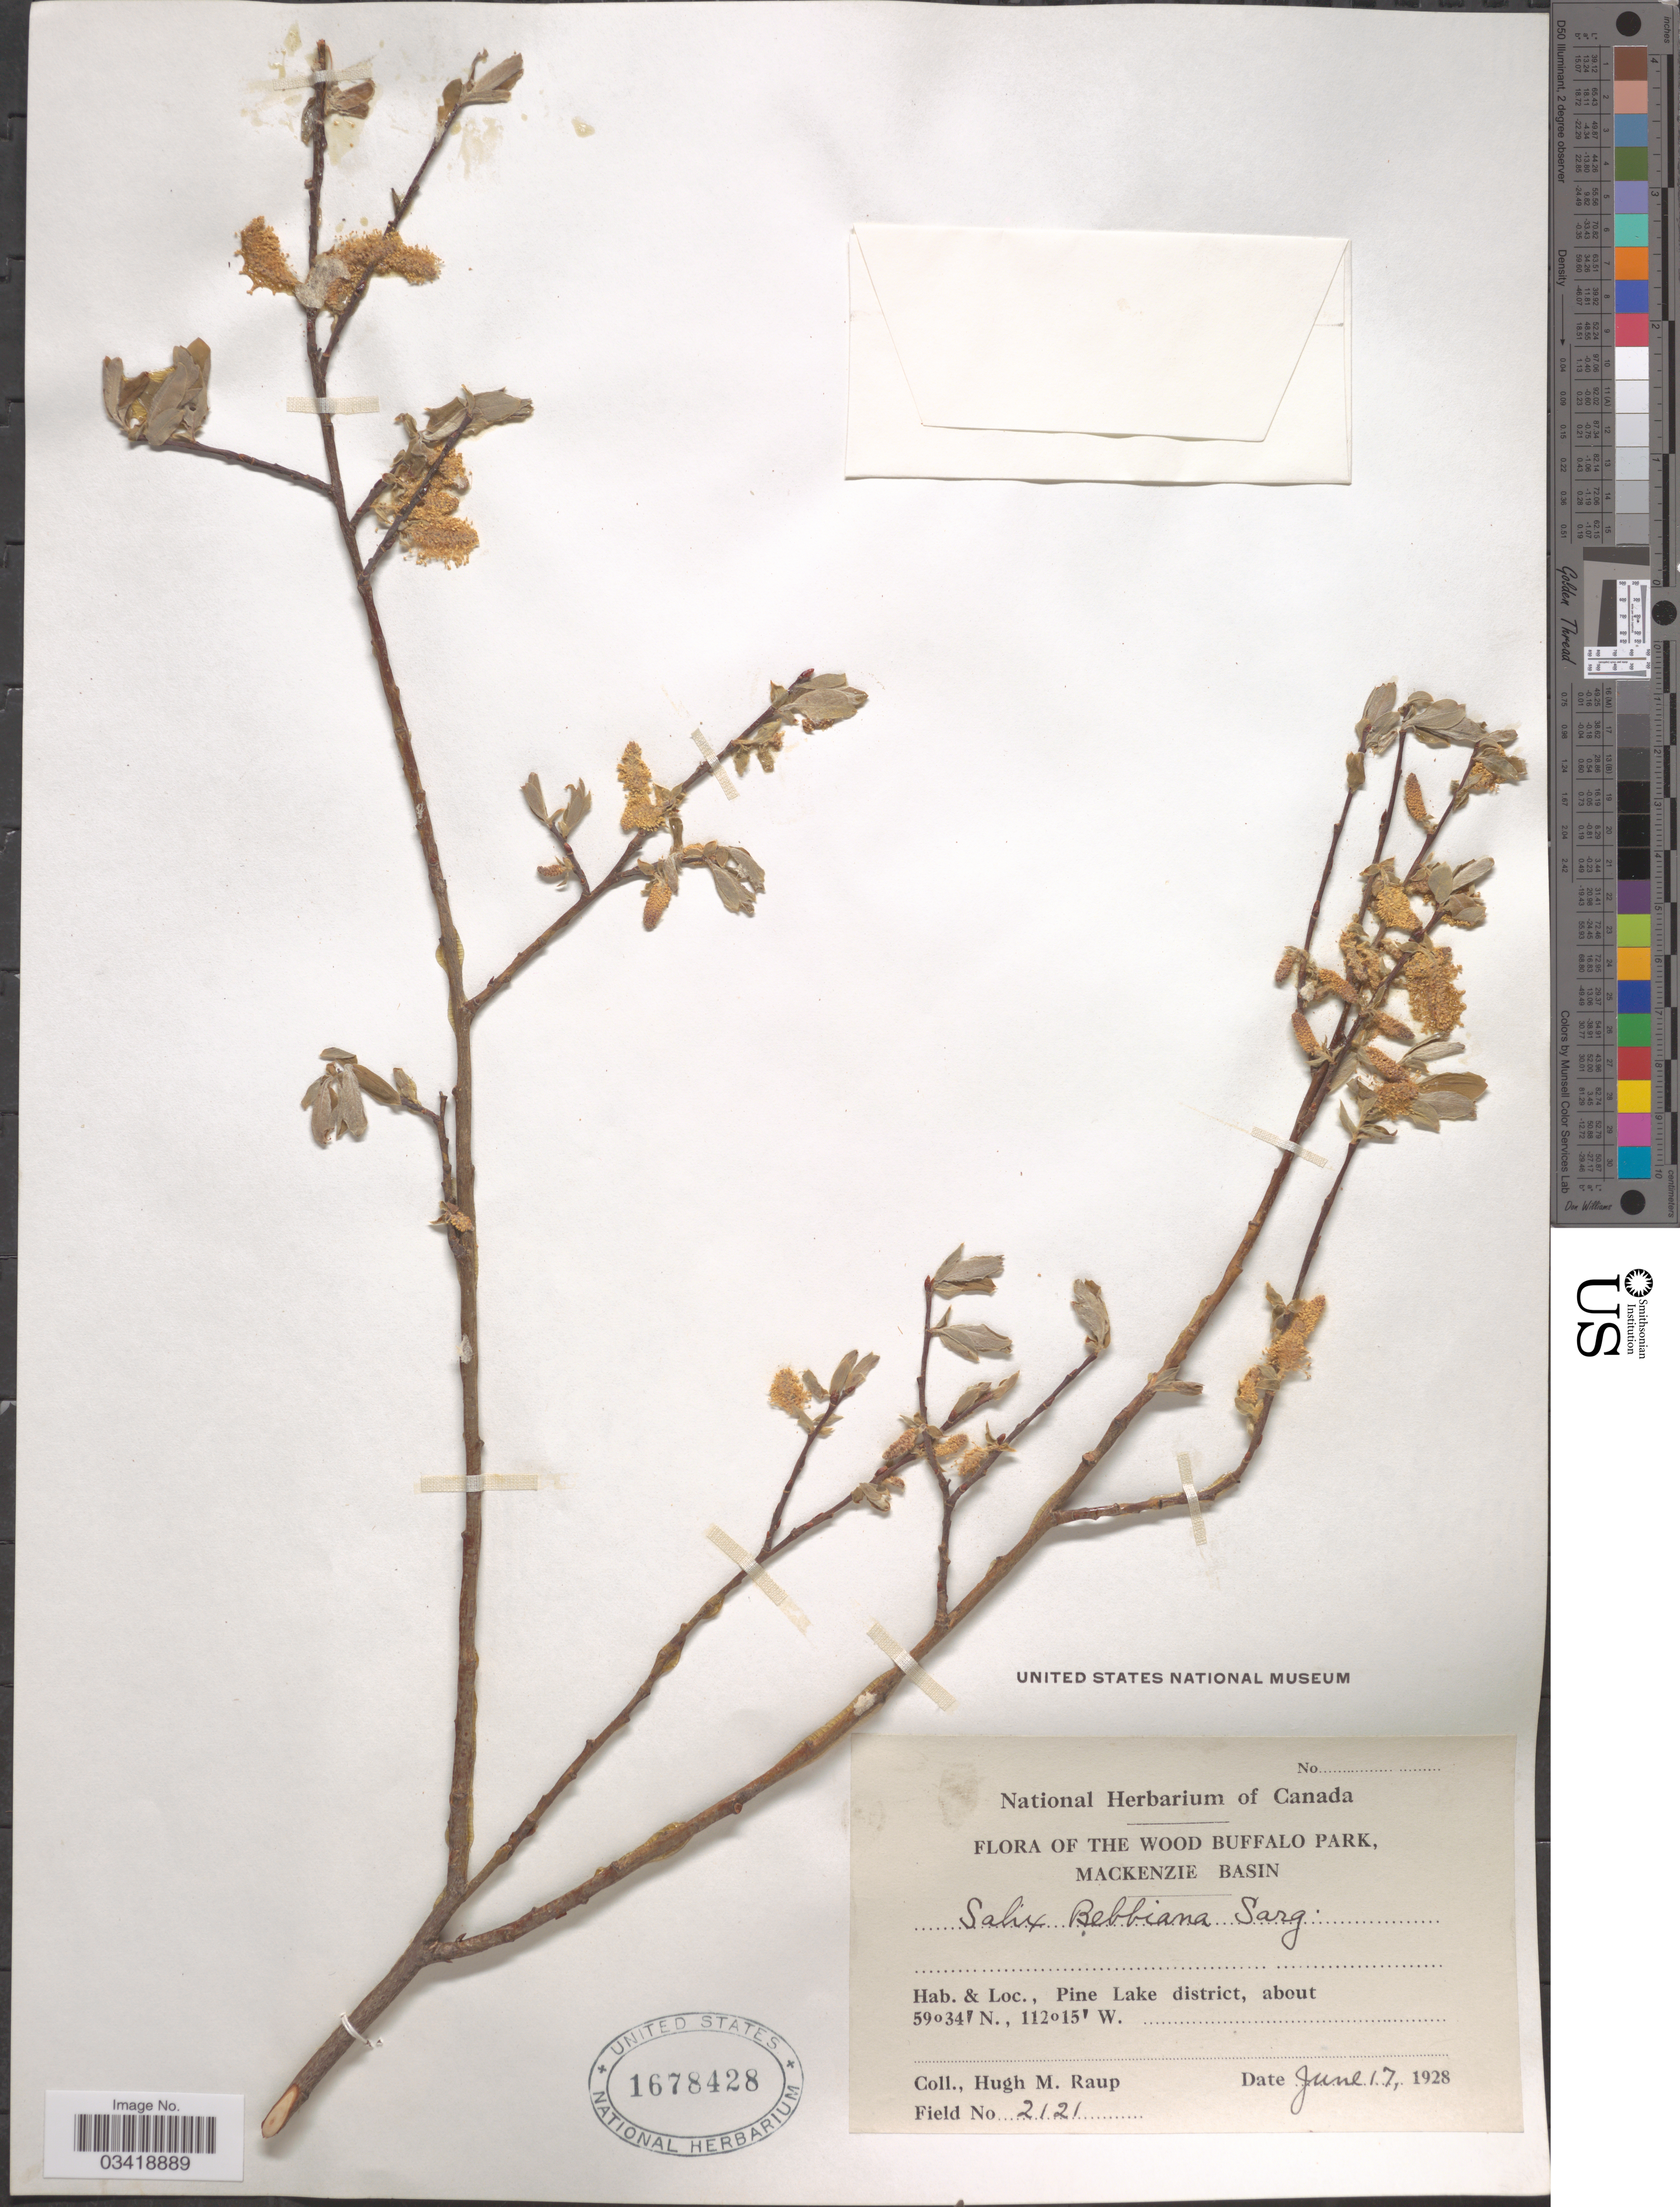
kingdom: Plantae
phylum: Tracheophyta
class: Magnoliopsida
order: Malpighiales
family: Salicaceae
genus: Salix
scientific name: Salix bebbiana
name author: Sarg.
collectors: H. Raup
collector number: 2121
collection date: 1928-06-17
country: Canada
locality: The Wood Buffalo Park, Mackenzie Basin. Pine Lake district.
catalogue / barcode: US 1678428